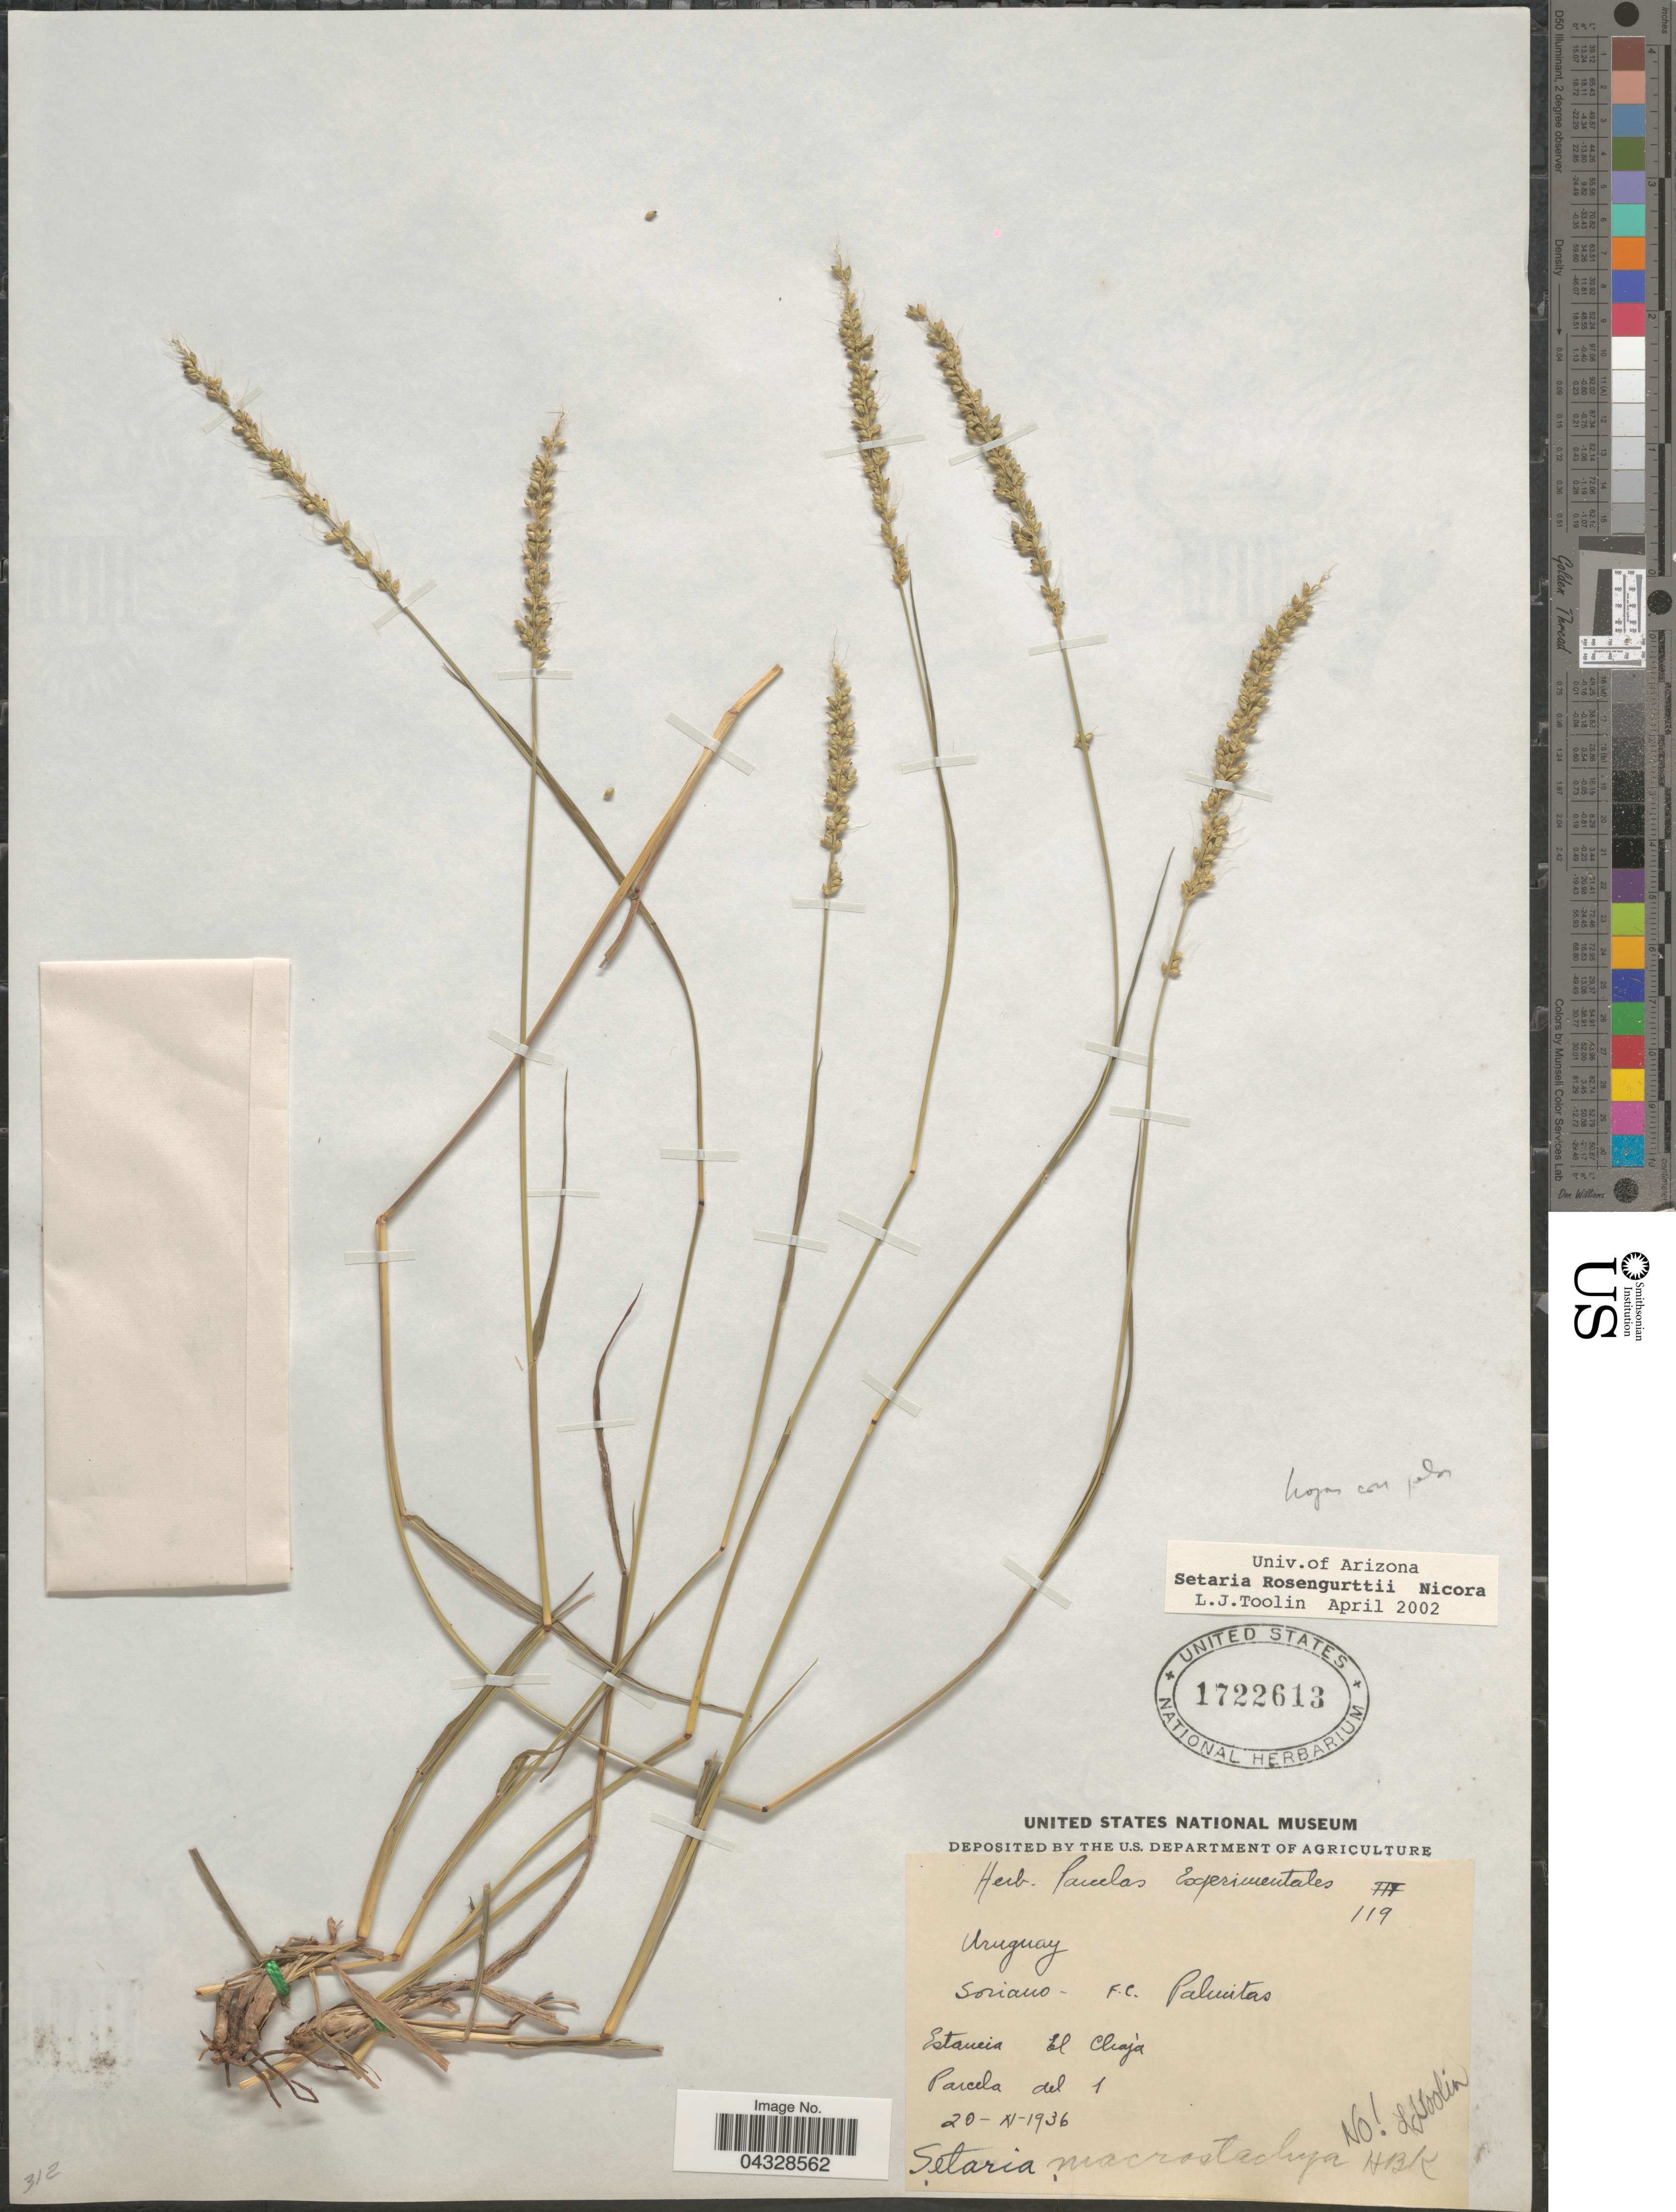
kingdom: Plantae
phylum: Tracheophyta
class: Liliopsida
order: Poales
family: Poaceae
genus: Setaria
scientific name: Setaria rosengurttii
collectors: ex herb. Parcelas Experimentales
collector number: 119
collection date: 1936-11-20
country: Uruguay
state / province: Soriano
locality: F.C. Palmitas. Estancia El Chaja. Parcela del 1.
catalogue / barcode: US 1722613